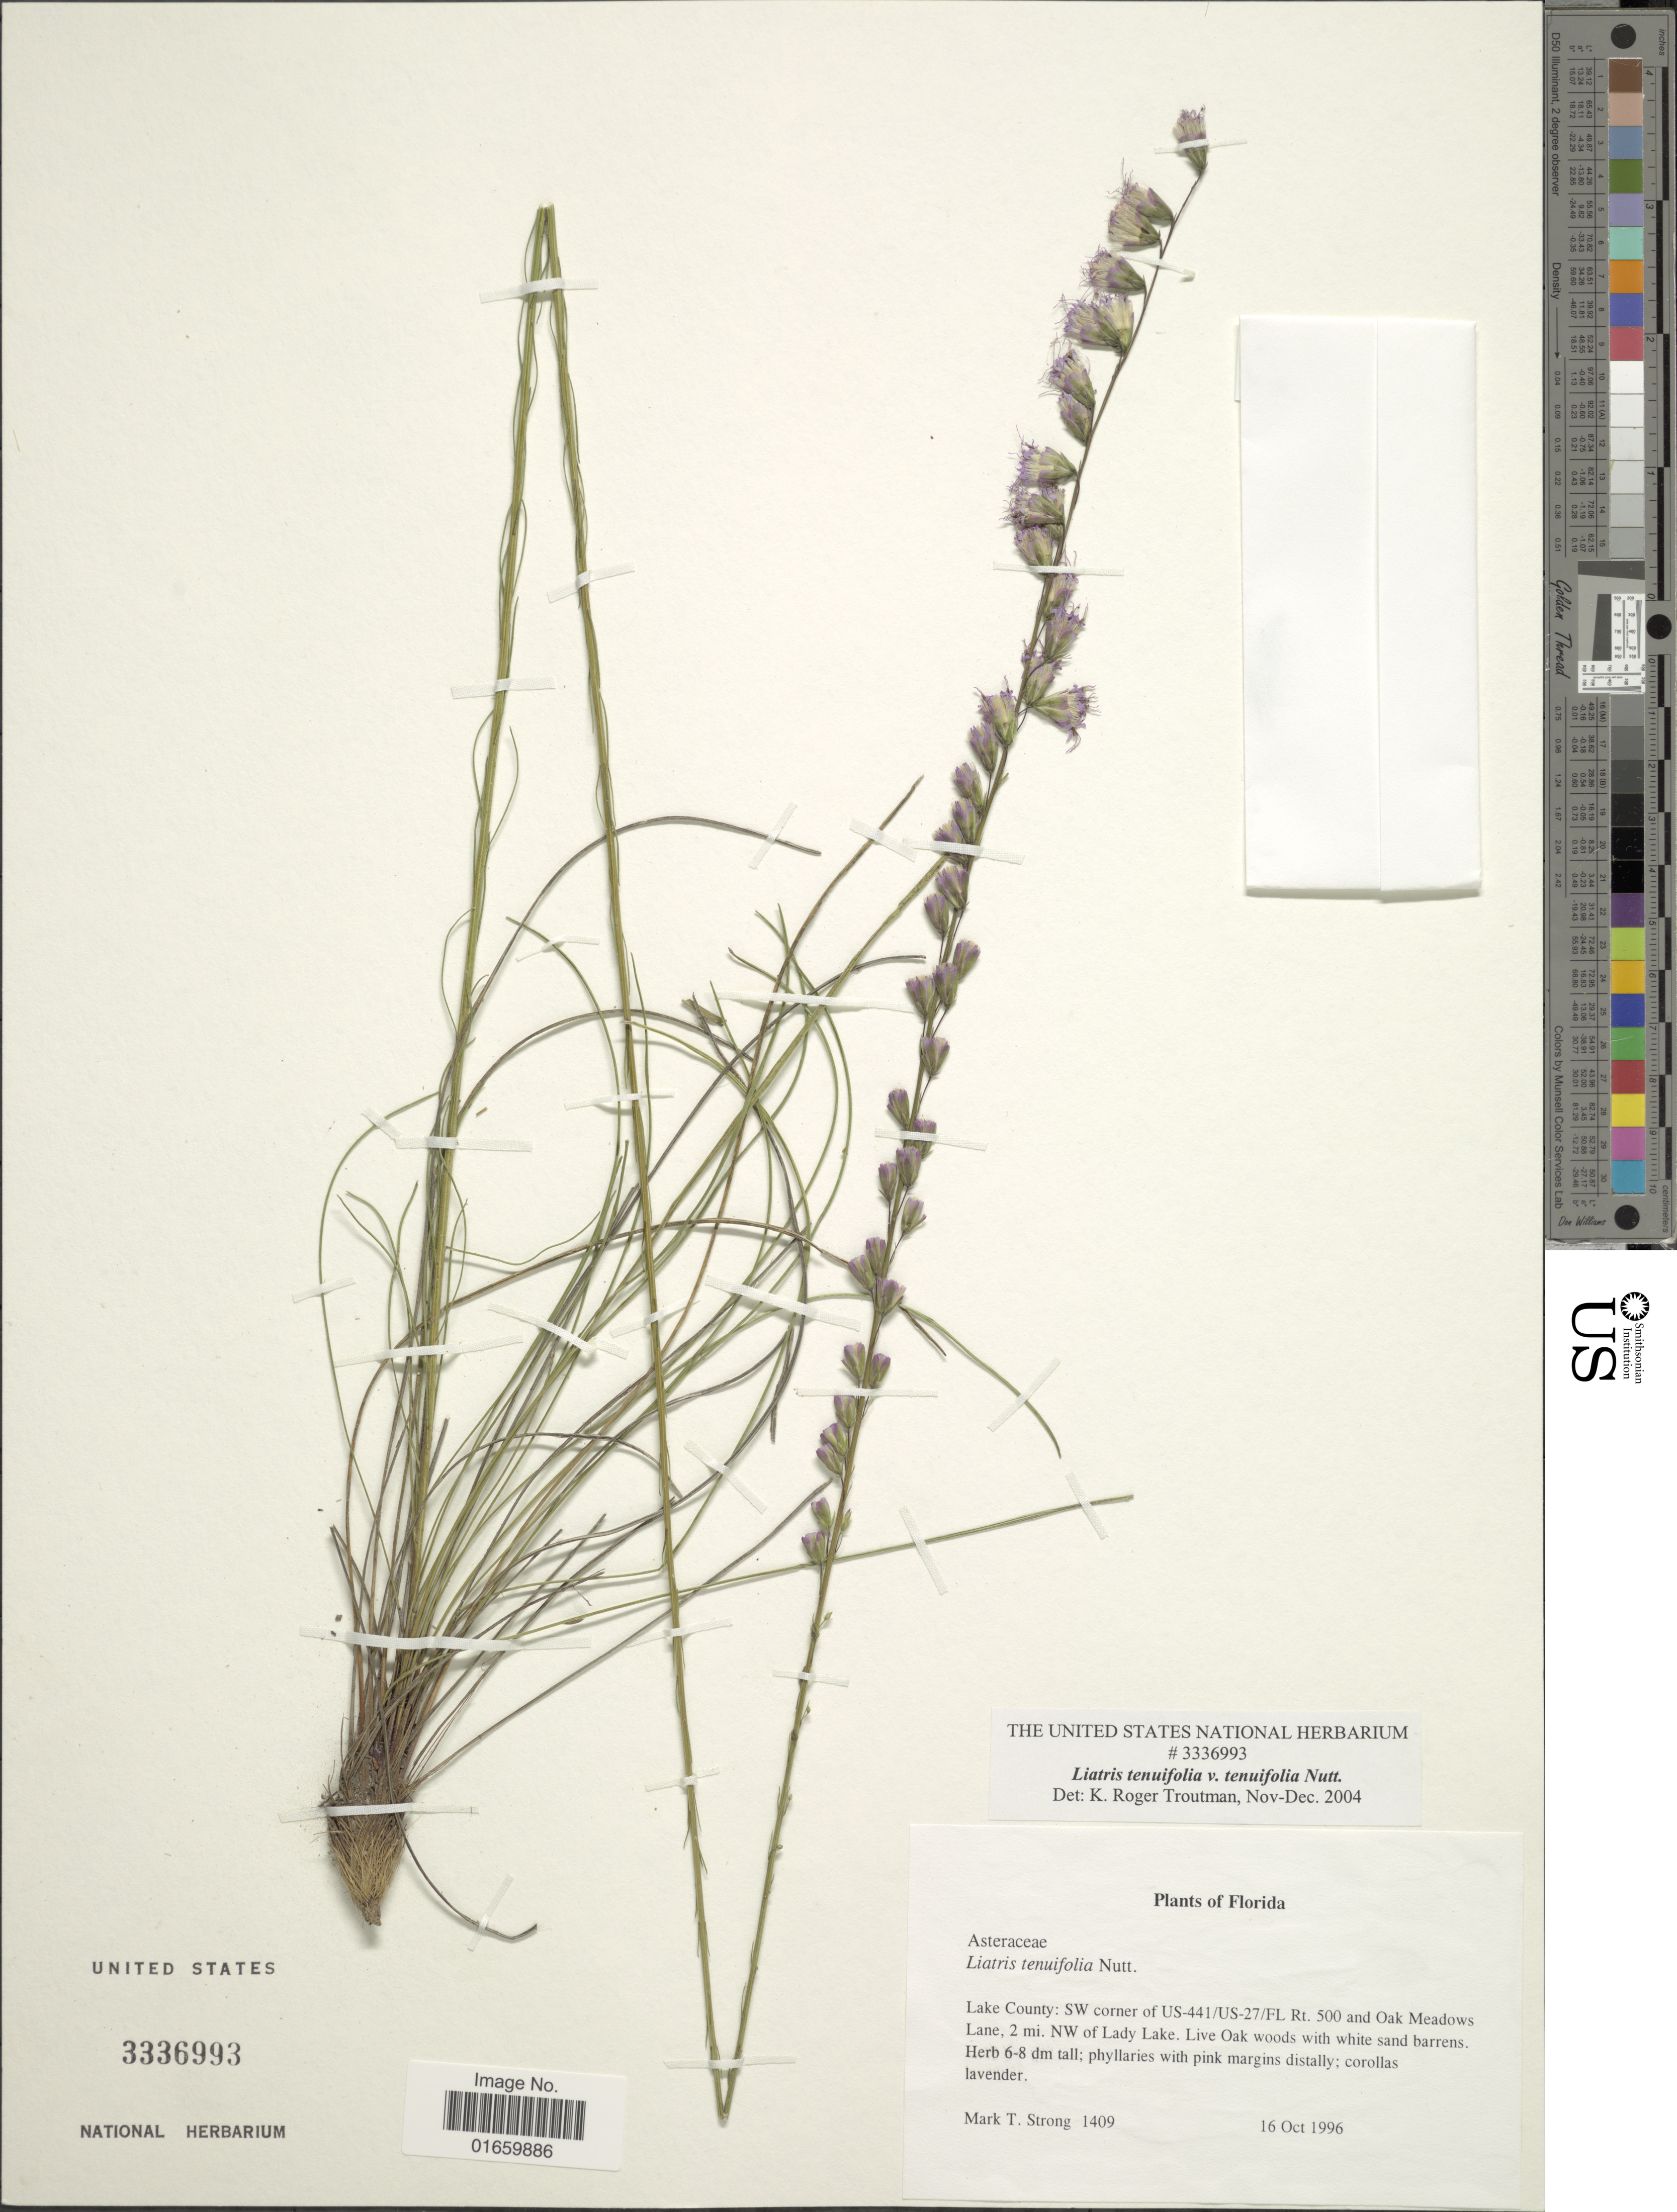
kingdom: Plantae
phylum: Tracheophyta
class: Magnoliopsida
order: Asterales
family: Asteraceae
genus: Liatris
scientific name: Liatris tenuifolia var. tenuifolia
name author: Nutt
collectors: M. T. Strong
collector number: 1409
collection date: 1996-10-16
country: United States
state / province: Florida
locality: Lake County: SW corner of US-441/ US-27/ FL Rt. 500 and oak meadows Lane, 2 mi. NW of Lady Lake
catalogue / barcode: US 3336993